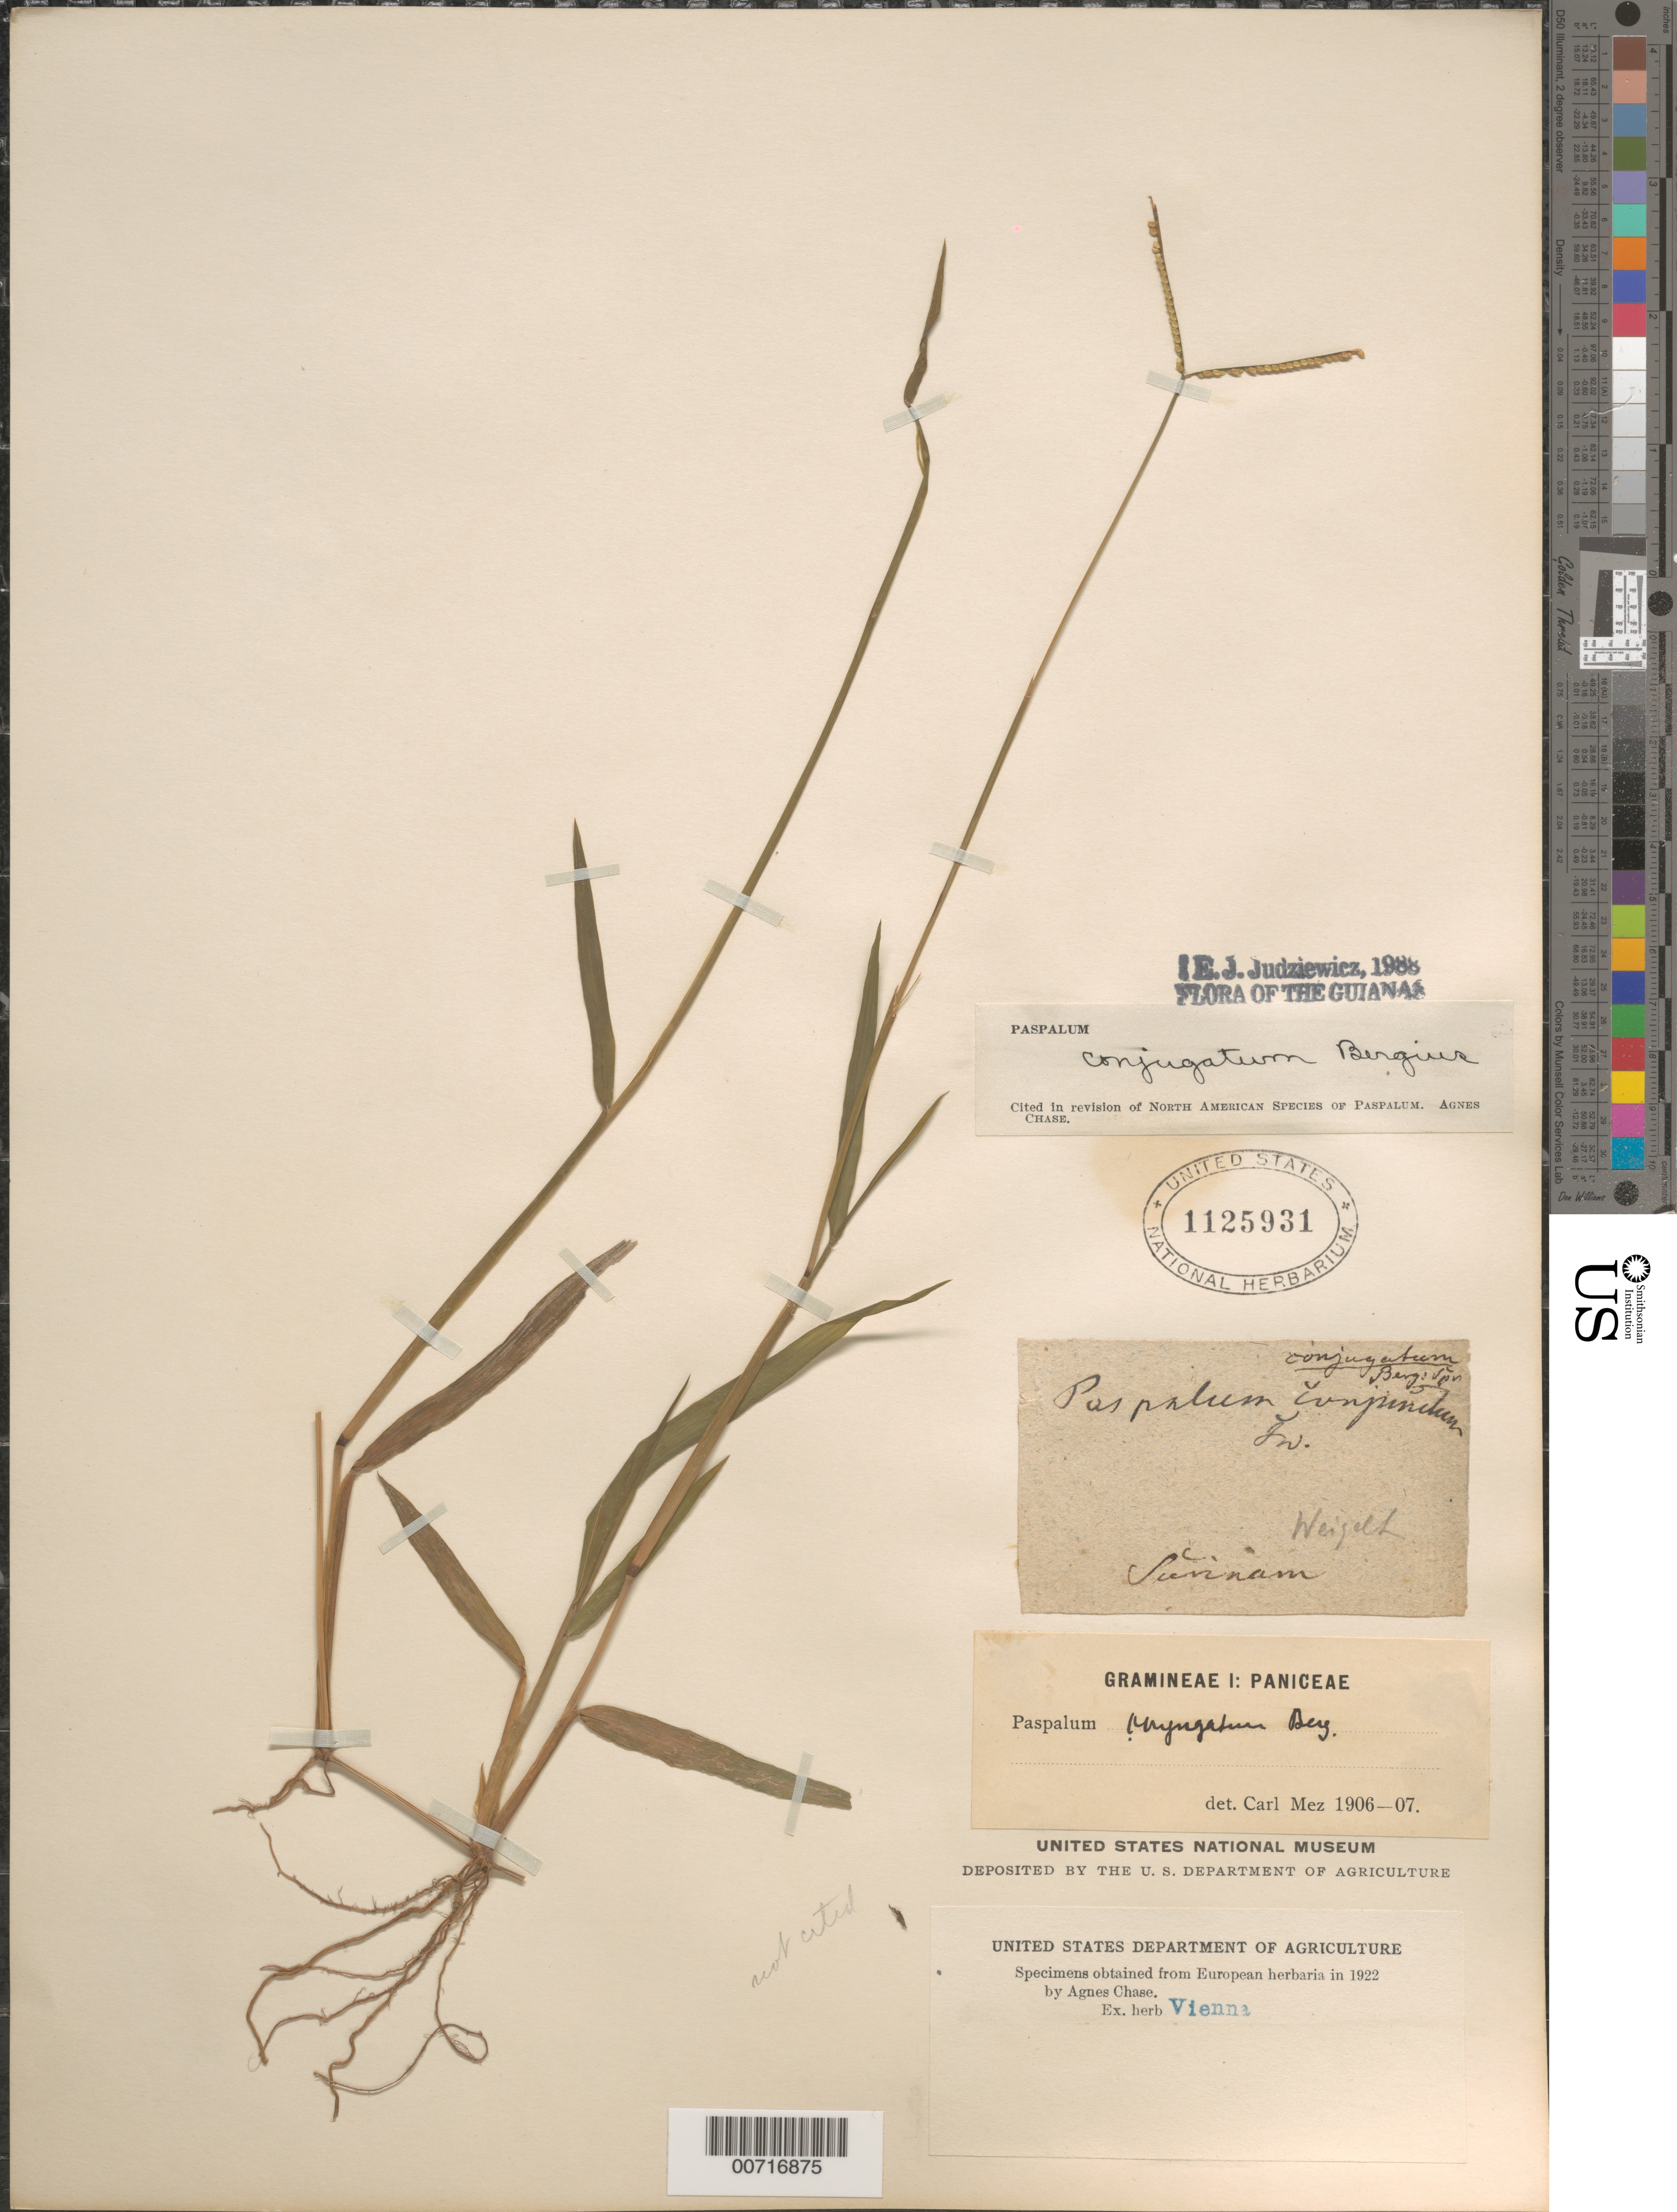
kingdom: Plantae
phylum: Tracheophyta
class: Liliopsida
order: Poales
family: Poaceae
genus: Paspalum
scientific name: Paspalum conjugatum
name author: P.J. Bergius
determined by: Judziewicz, E. J.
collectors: -. Weigelt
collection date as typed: s.d.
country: Suriname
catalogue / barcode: US 1125931